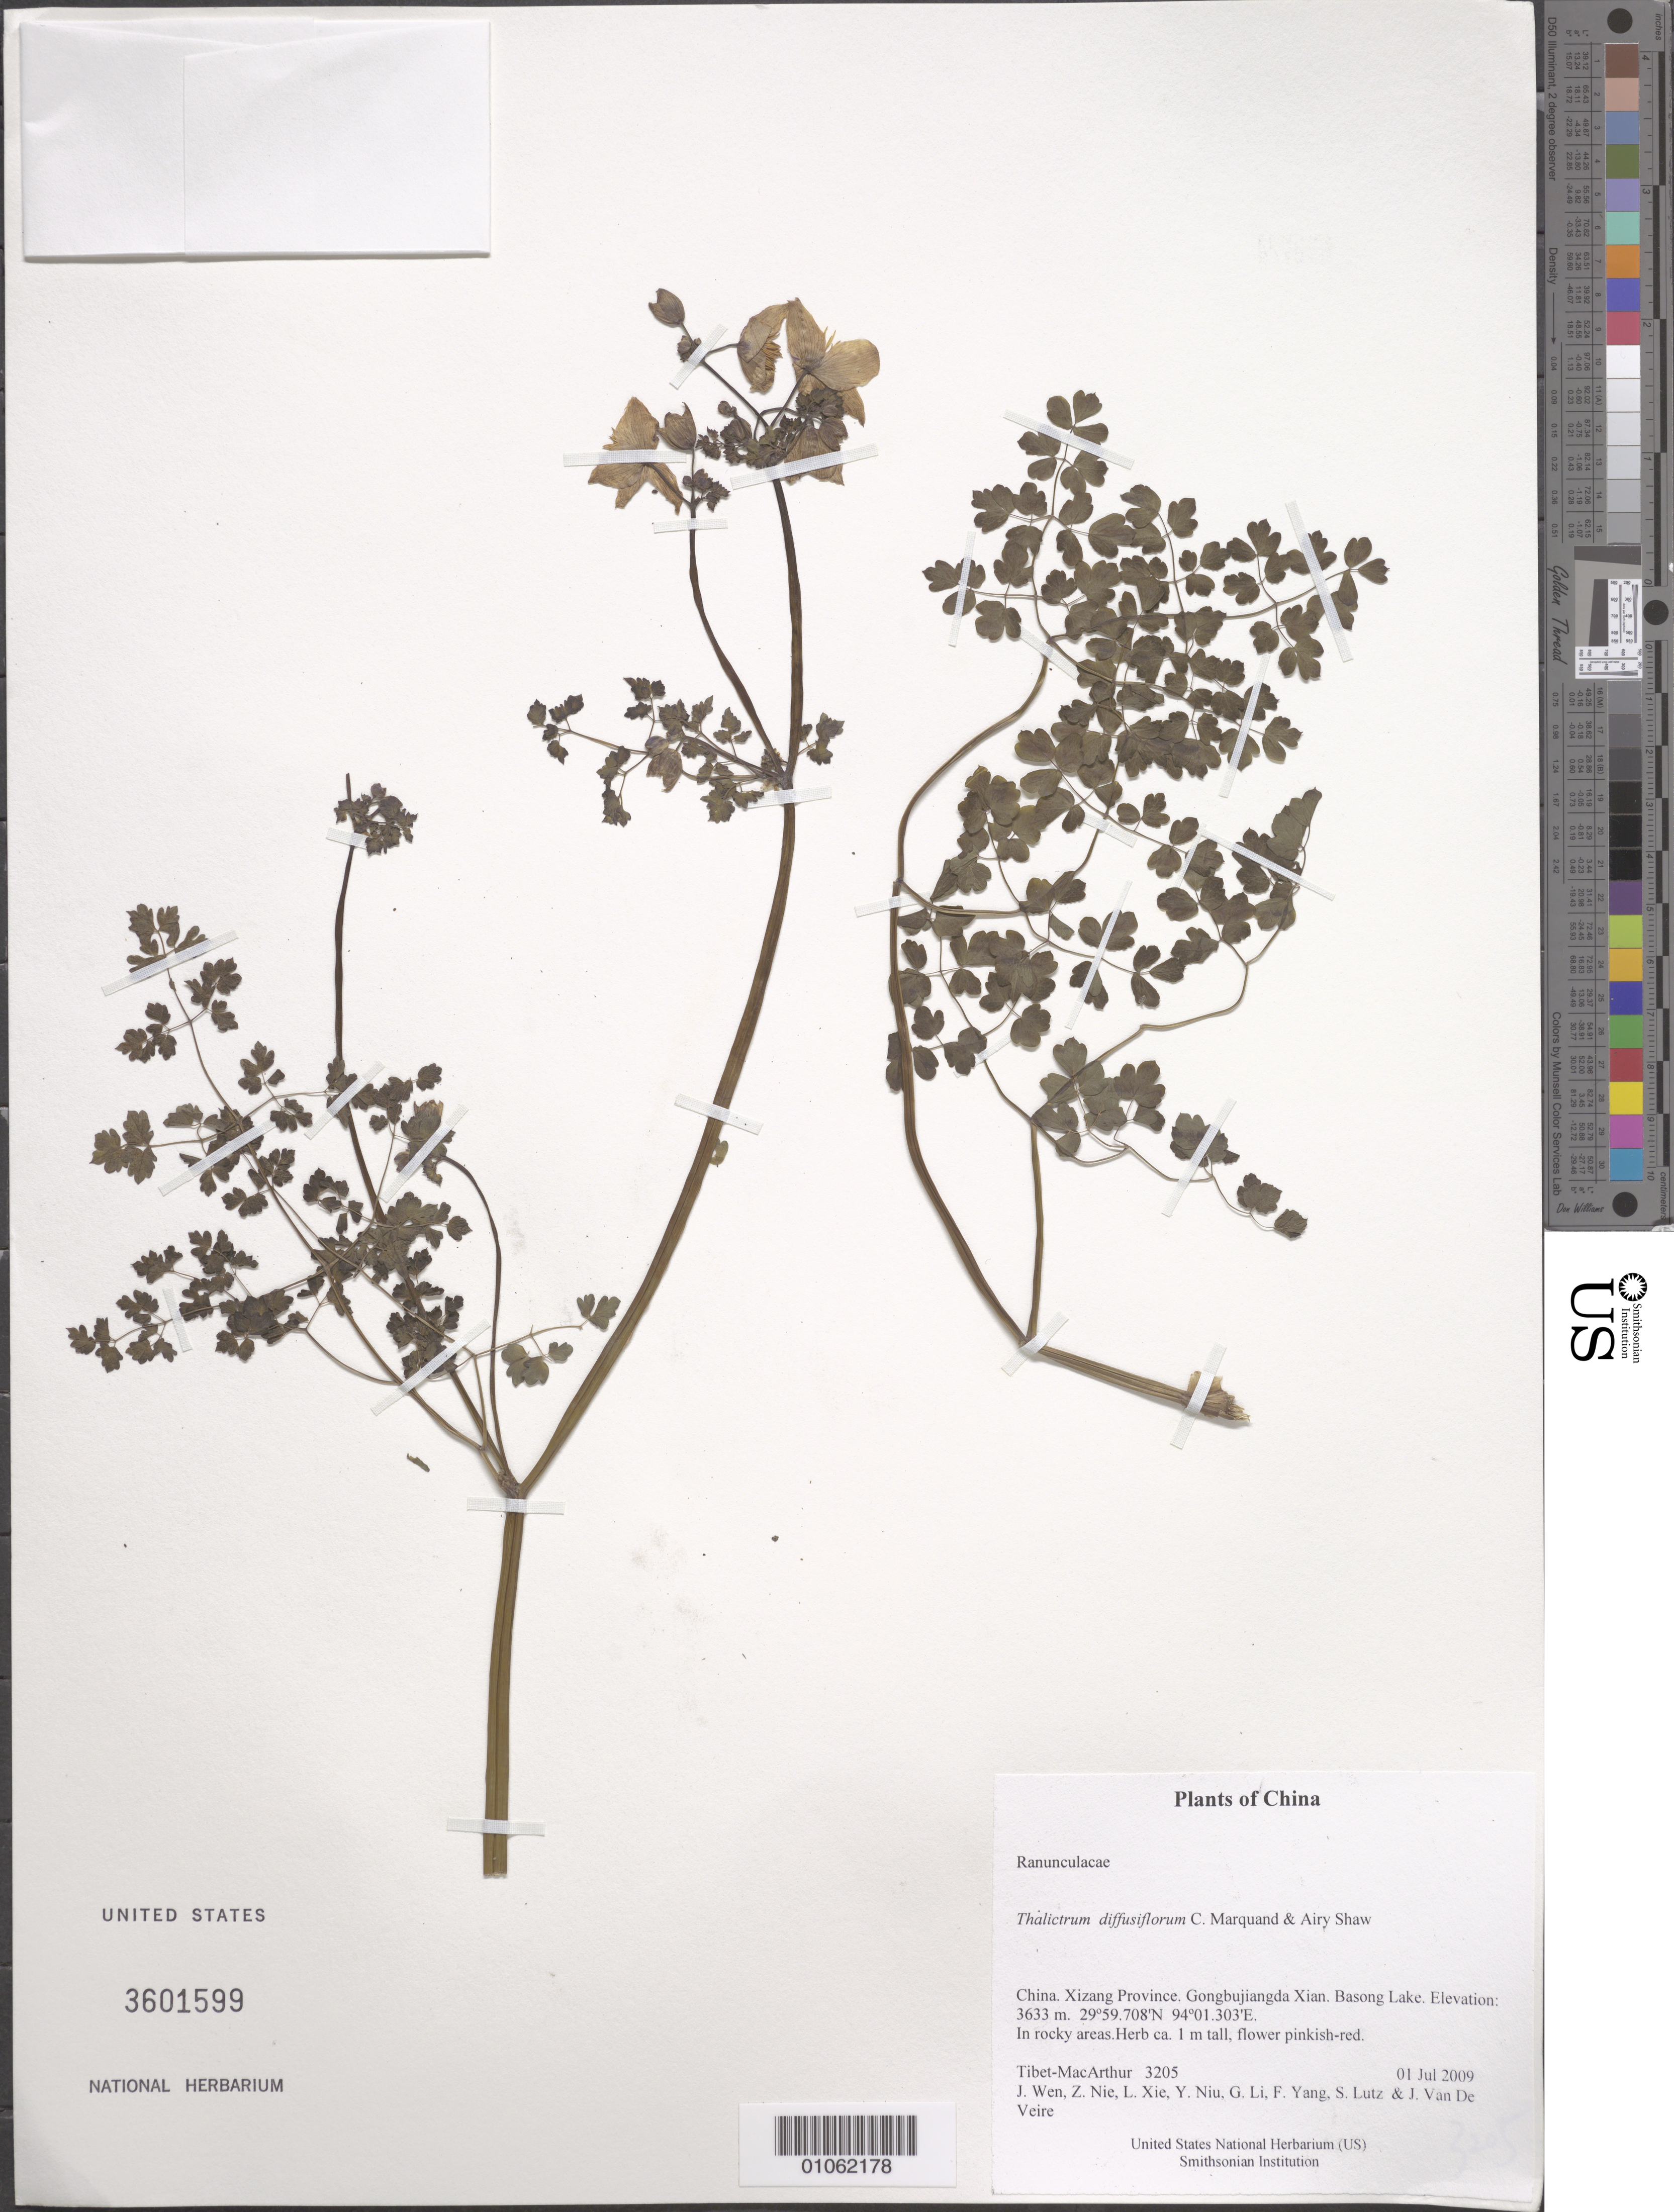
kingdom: Plantae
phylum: Tracheophyta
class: Magnoliopsida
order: Ranunculales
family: Ranunculaceae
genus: Thalictrum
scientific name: Thalictrum diffusiflorum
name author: C. Marquand & Airy Shaw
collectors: Tibet-MacArthur, J. Wen, Z. Nie, L. Xie, Y. Niu, G. Li, F. Yang, S. Lutz & J. Van De Veire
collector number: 3205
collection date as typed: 01 Jul 2009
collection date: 2009-07-01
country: China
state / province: Xizang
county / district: Gongbujiangda Xian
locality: Basong Lake.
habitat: In rocky areas.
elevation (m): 3633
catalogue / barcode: US 3601599